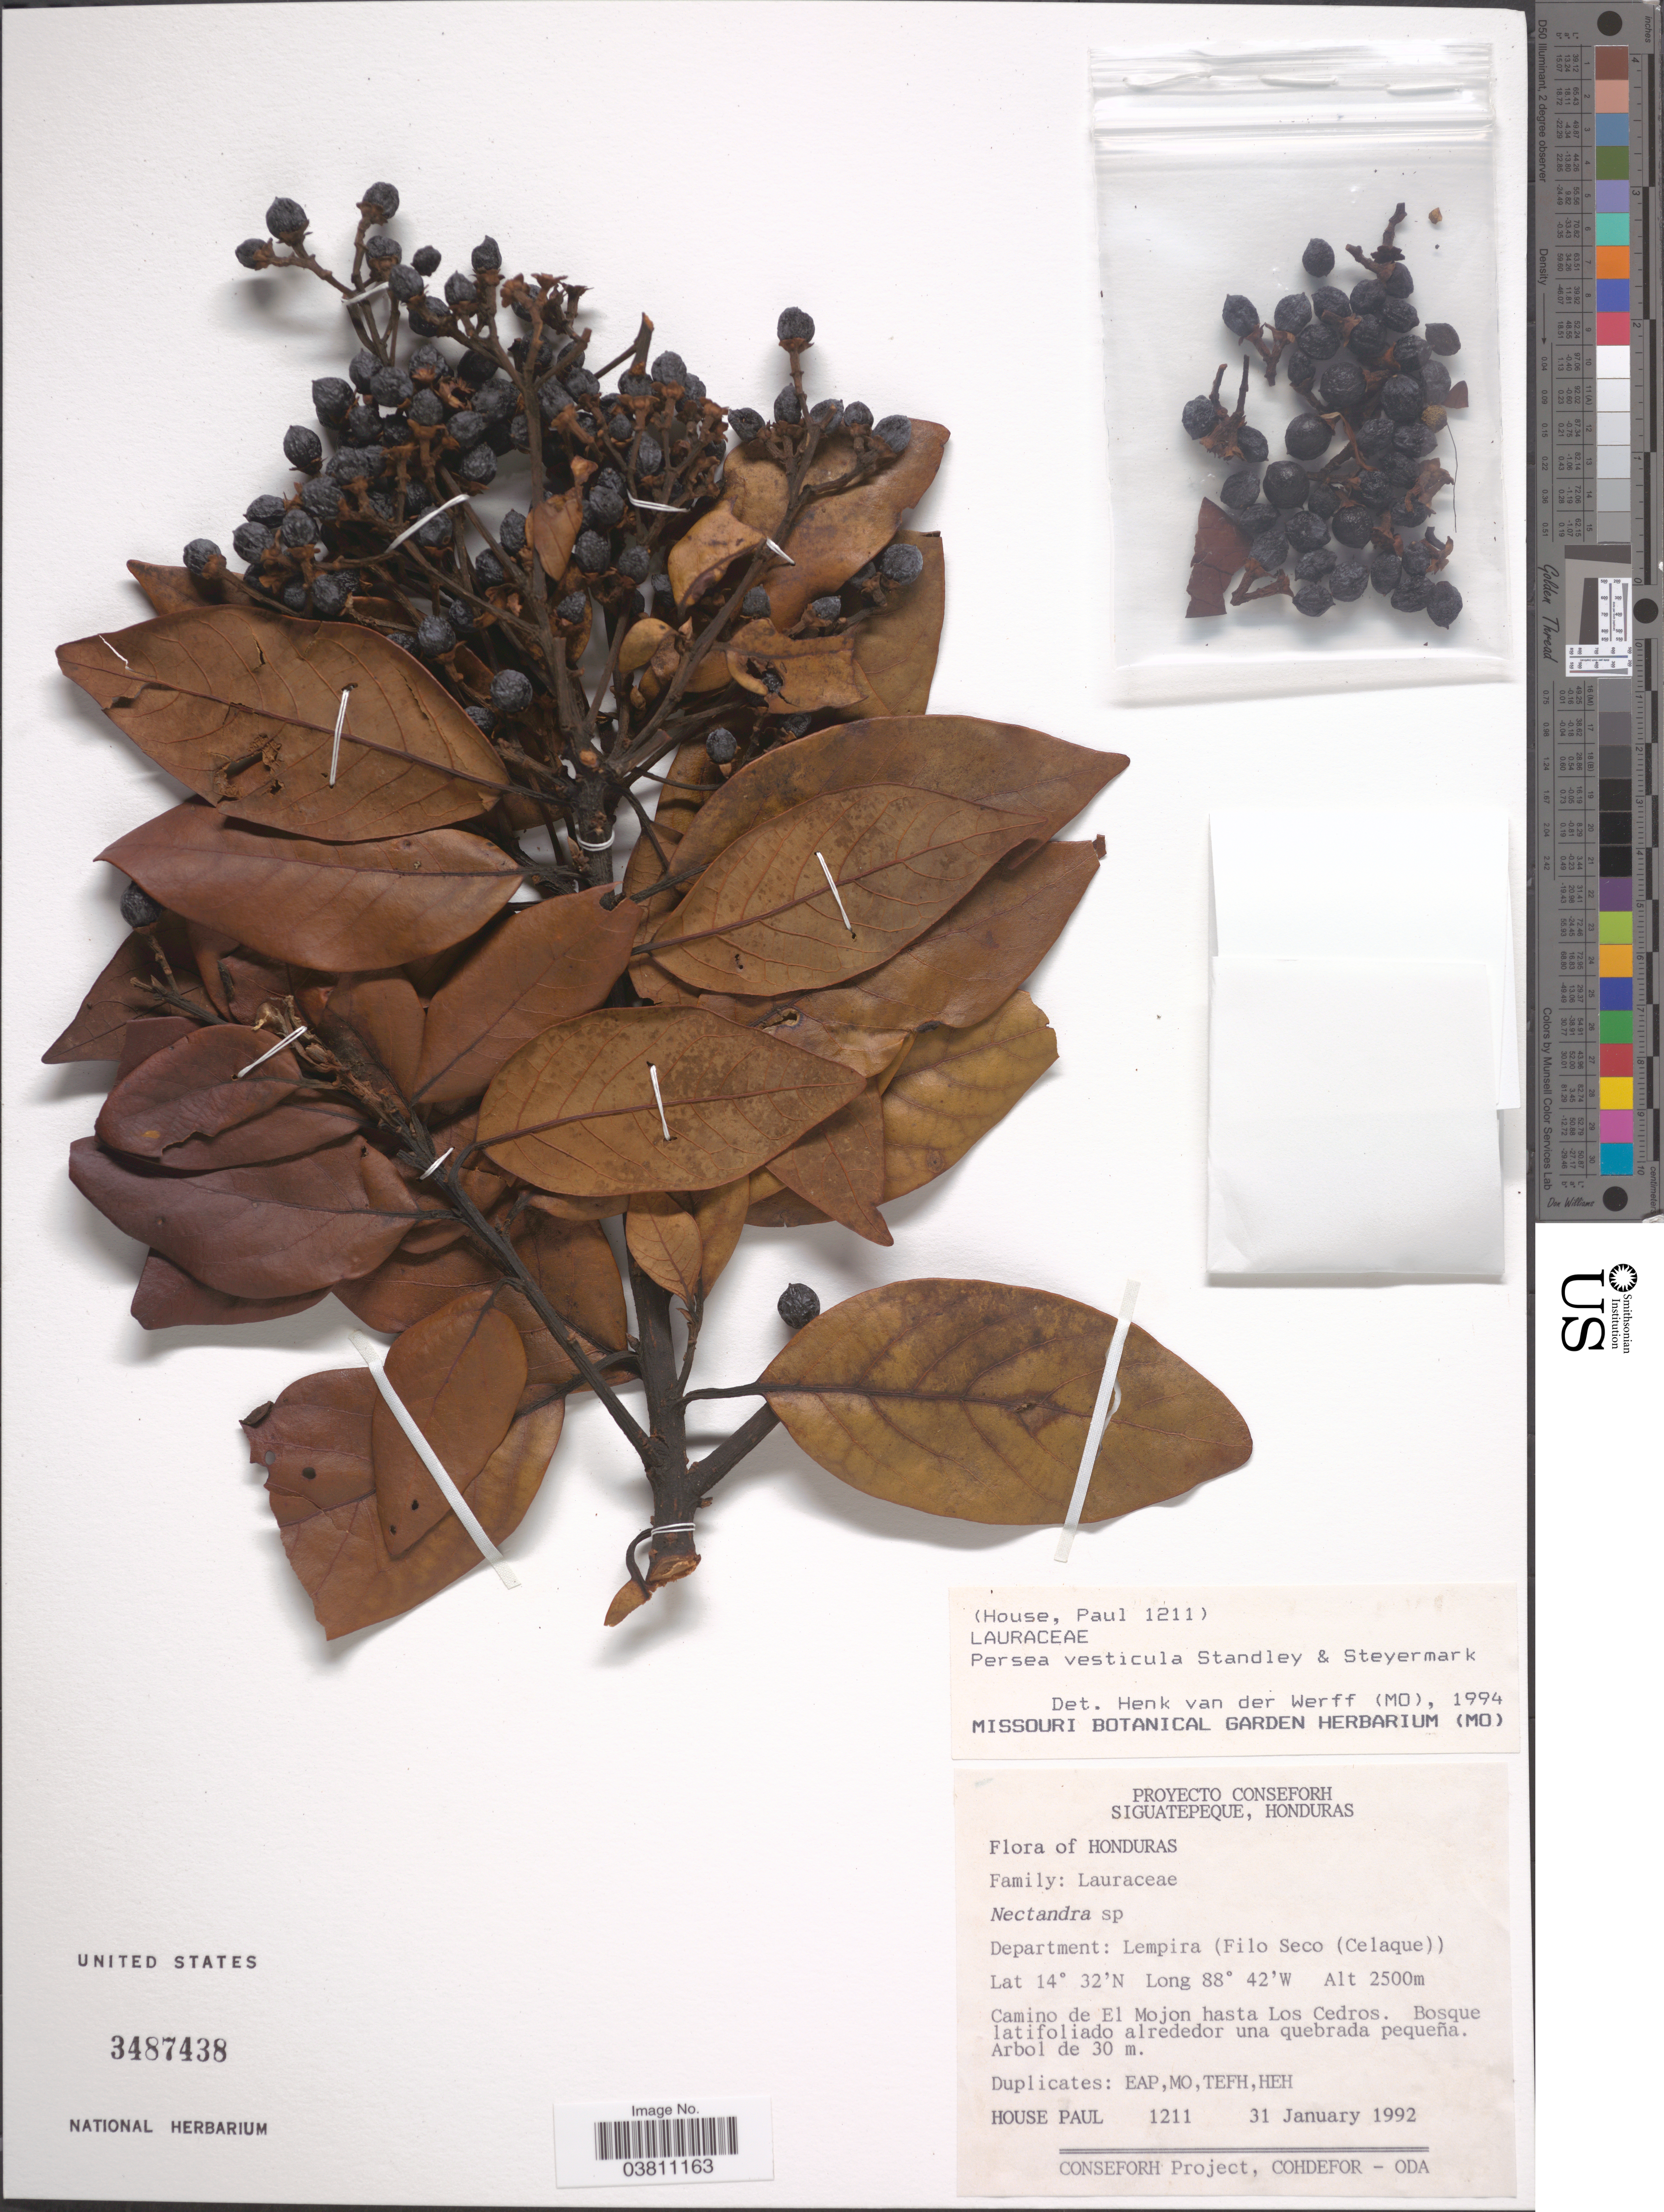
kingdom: Plantae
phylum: Tracheophyta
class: Magnoliopsida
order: Laurales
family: Lauraceae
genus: Persea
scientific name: Persea vesticula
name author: Standl. & Steyerm.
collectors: P. R. House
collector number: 1211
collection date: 1992-01-31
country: Honduras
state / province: Lempira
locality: Department: Lempira (Filo Seco (Celaque)). Camino de El Mojon hasta Los Cedros.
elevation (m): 2500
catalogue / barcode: US 3487438